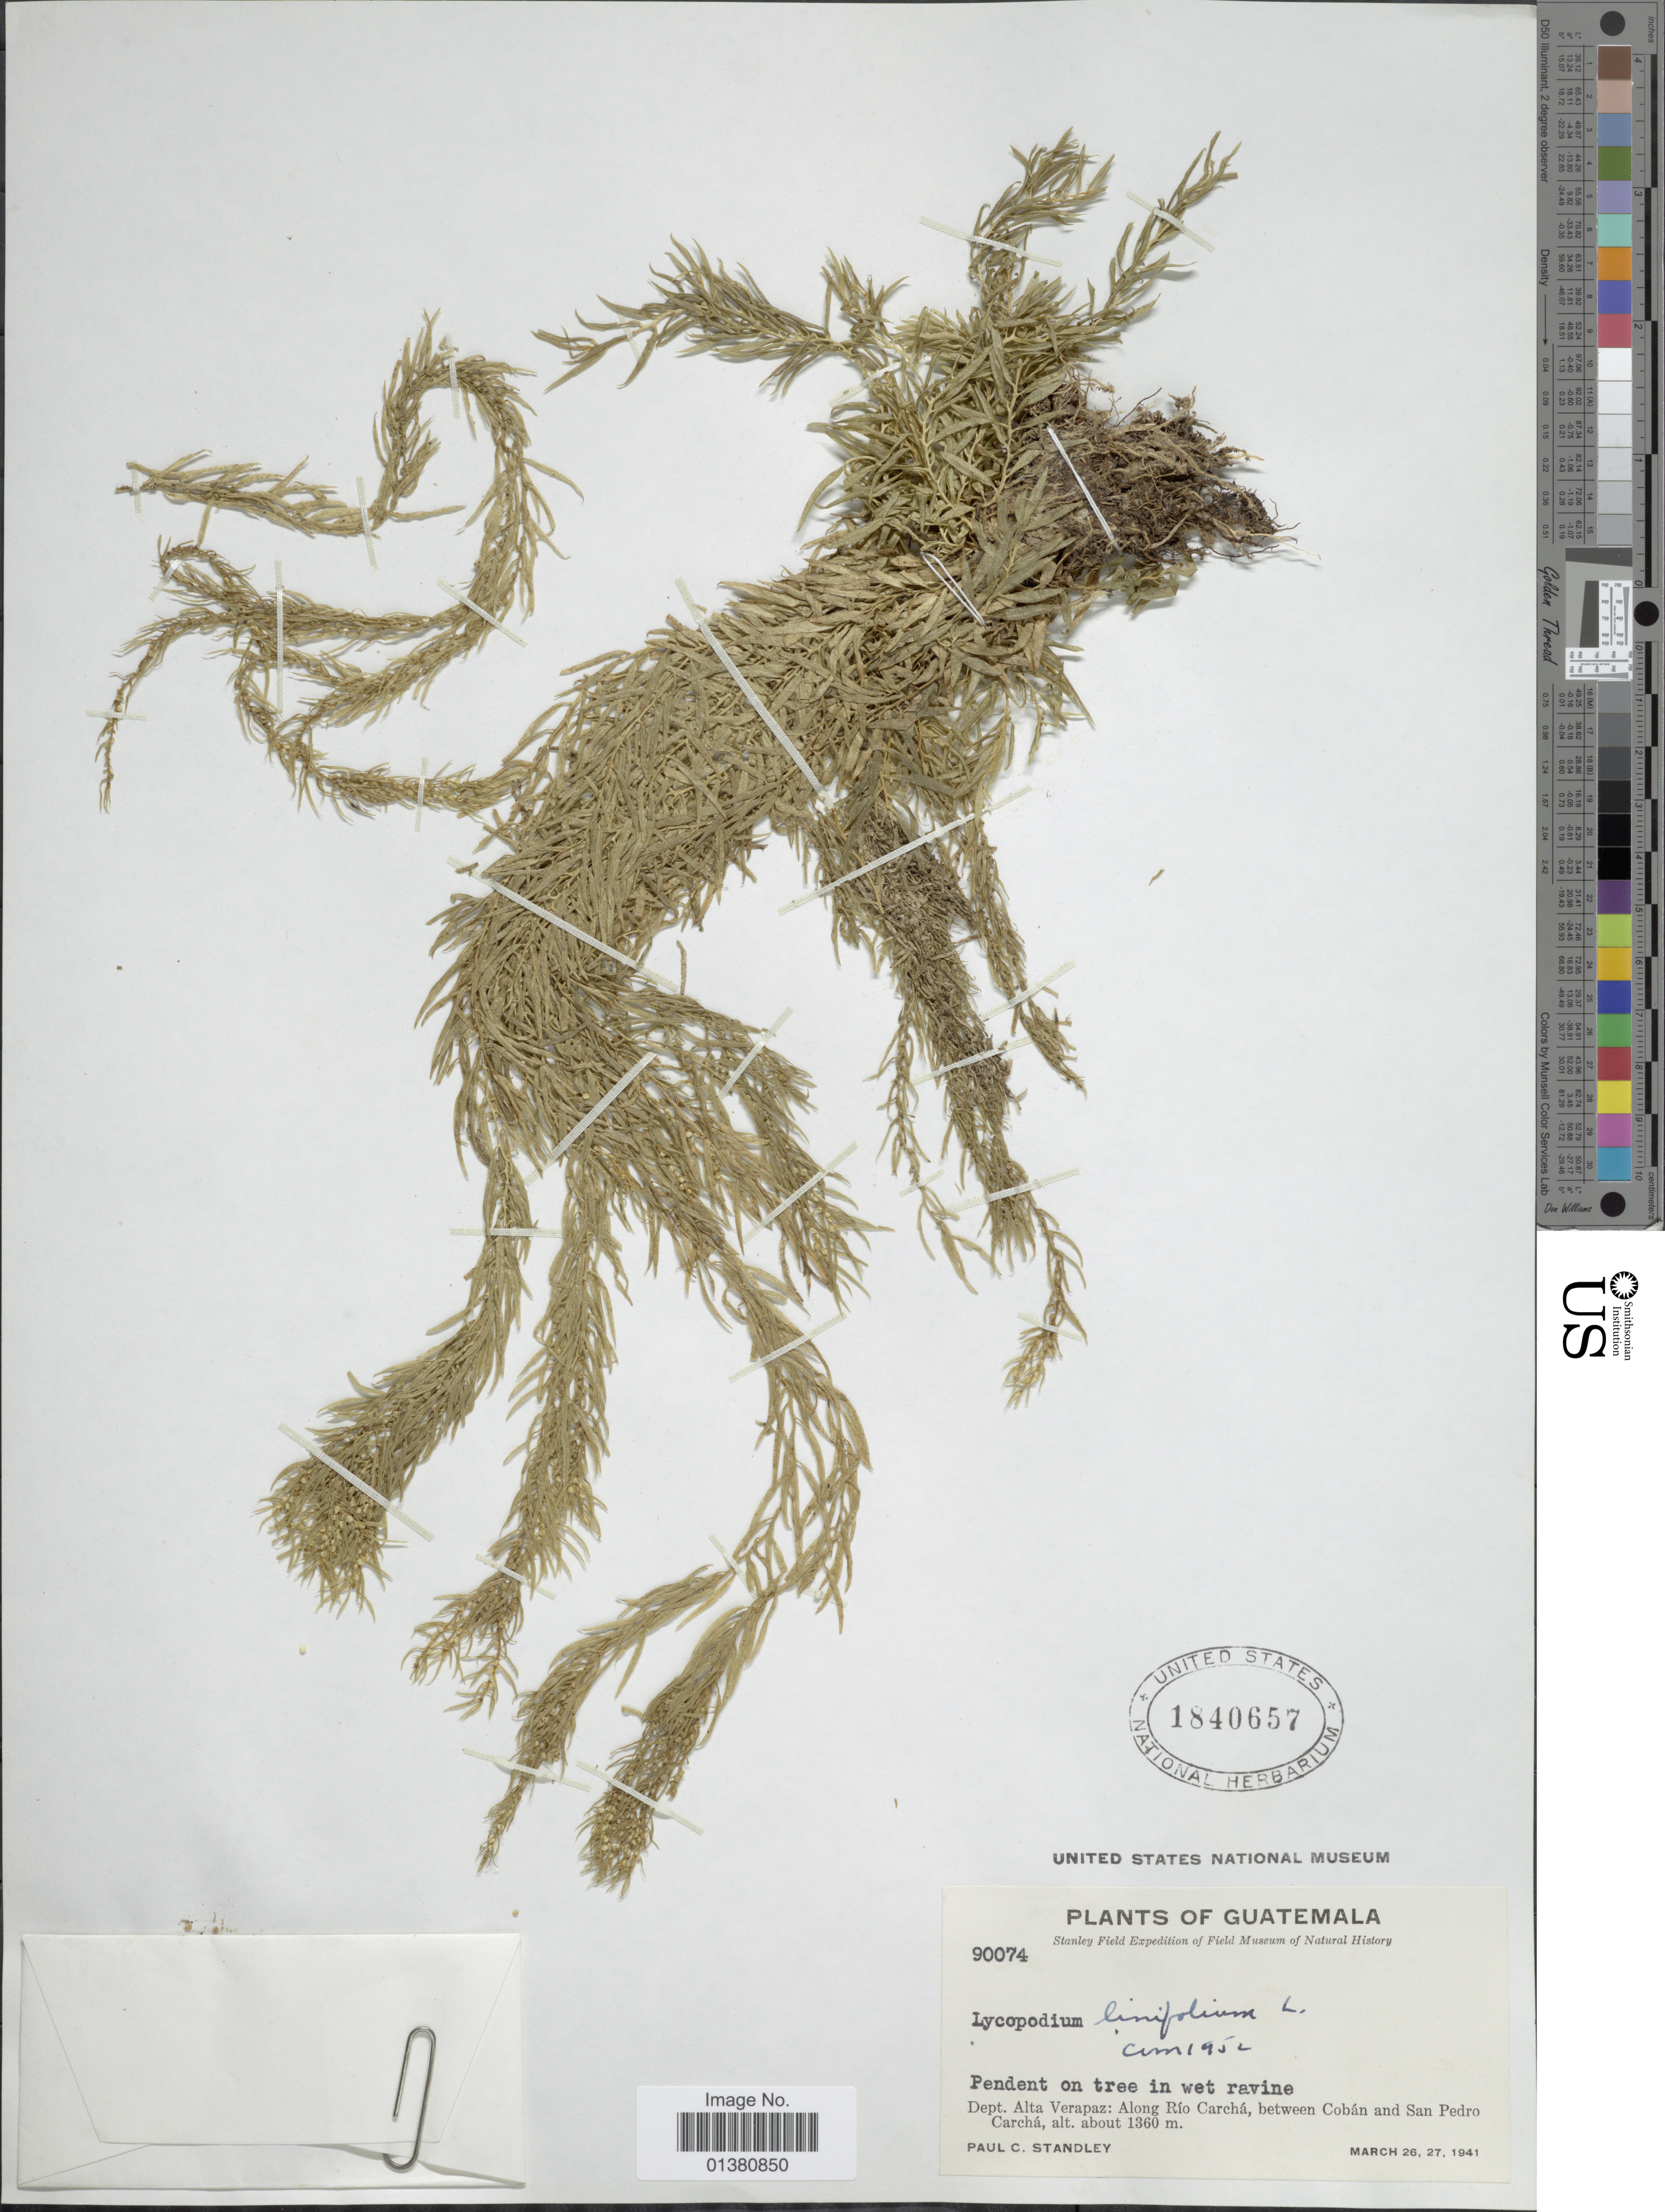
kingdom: Plantae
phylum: Tracheophyta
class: Lycopodiopsida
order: Lycopodiales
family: Lycopodiaceae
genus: Phlegmariurus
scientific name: Phlegmariurus linifolius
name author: (L.) B. Øllg.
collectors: P. C. Standley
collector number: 90074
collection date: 1941-03-26/1941-03-27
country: Guatemala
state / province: Alta Verapaz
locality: Dept. Alta Verapaz: ALong Rio Carchá, between Cobán and San Pedro Carchá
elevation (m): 1360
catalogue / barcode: US 1840657